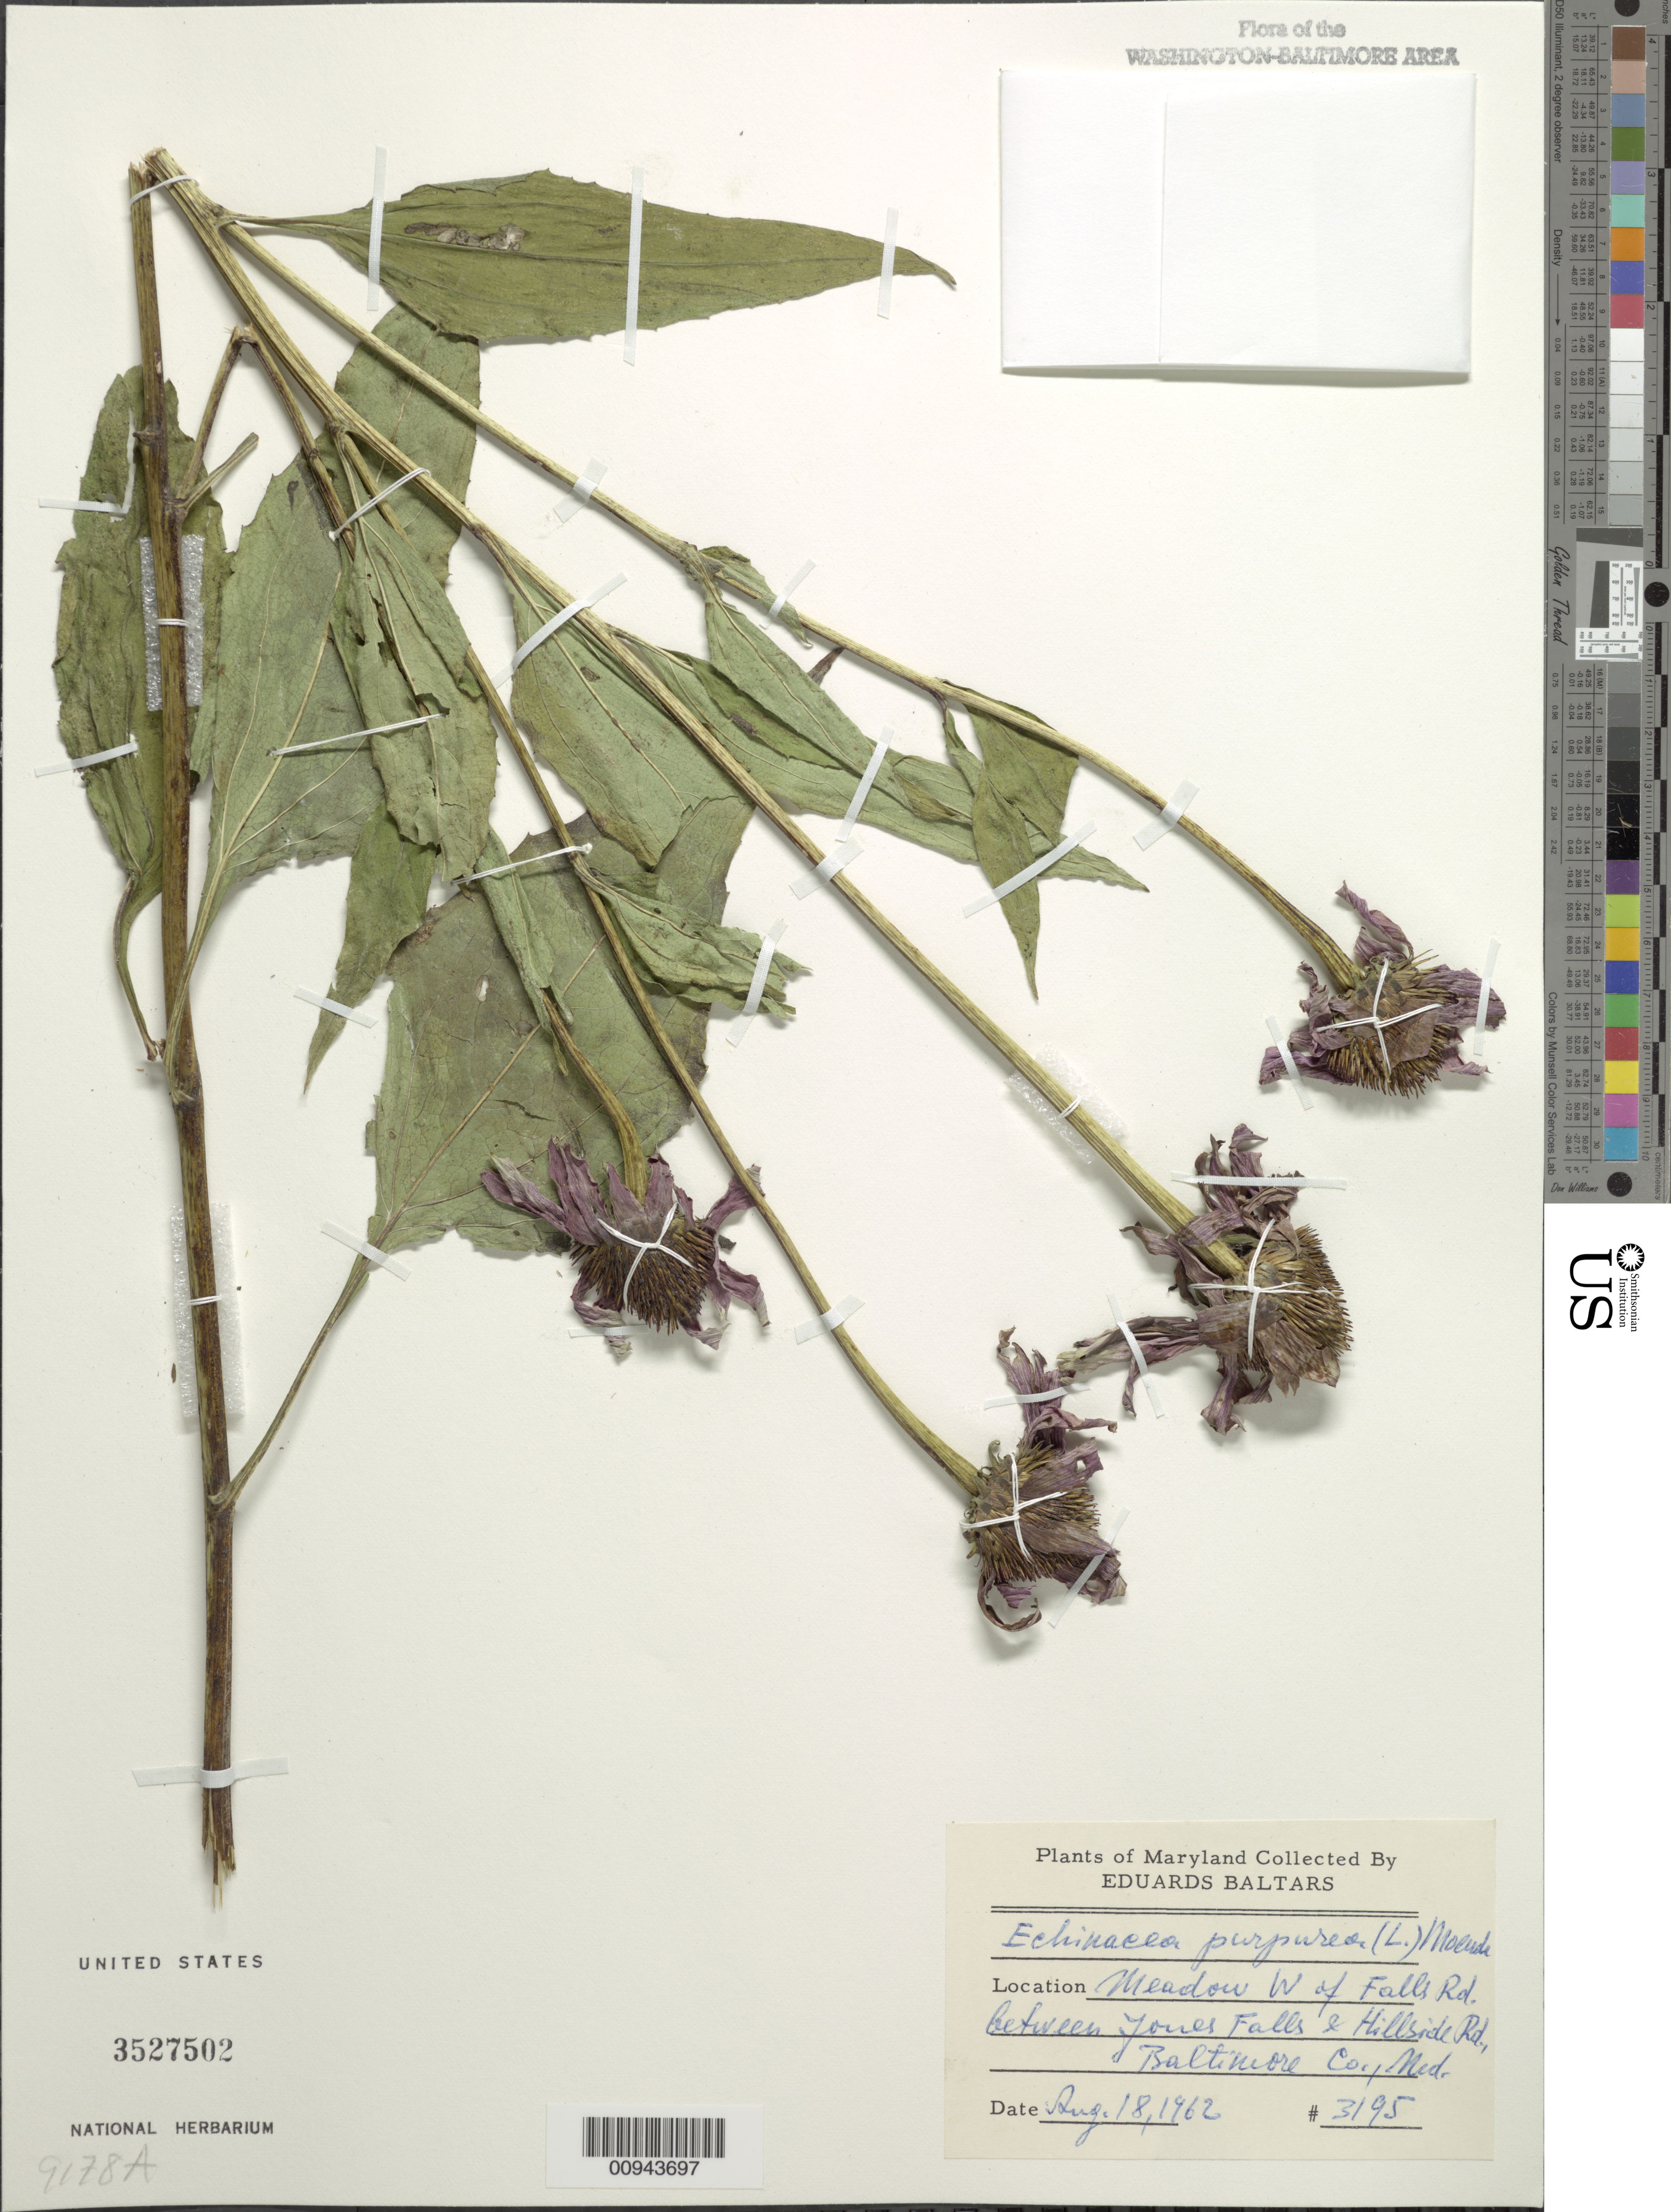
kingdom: Plantae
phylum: Tracheophyta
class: Magnoliopsida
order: Asterales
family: Asteraceae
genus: Echinacea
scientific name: Echinacea purpurea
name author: (L.) Moench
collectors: E. Baltars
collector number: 3195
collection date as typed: Aug. 18, 1962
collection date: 1962-08-18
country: United States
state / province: Maryland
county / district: Baltimore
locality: w of Falls Rd. between Jones Falls and Hillside Rd.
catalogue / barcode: US 3527502